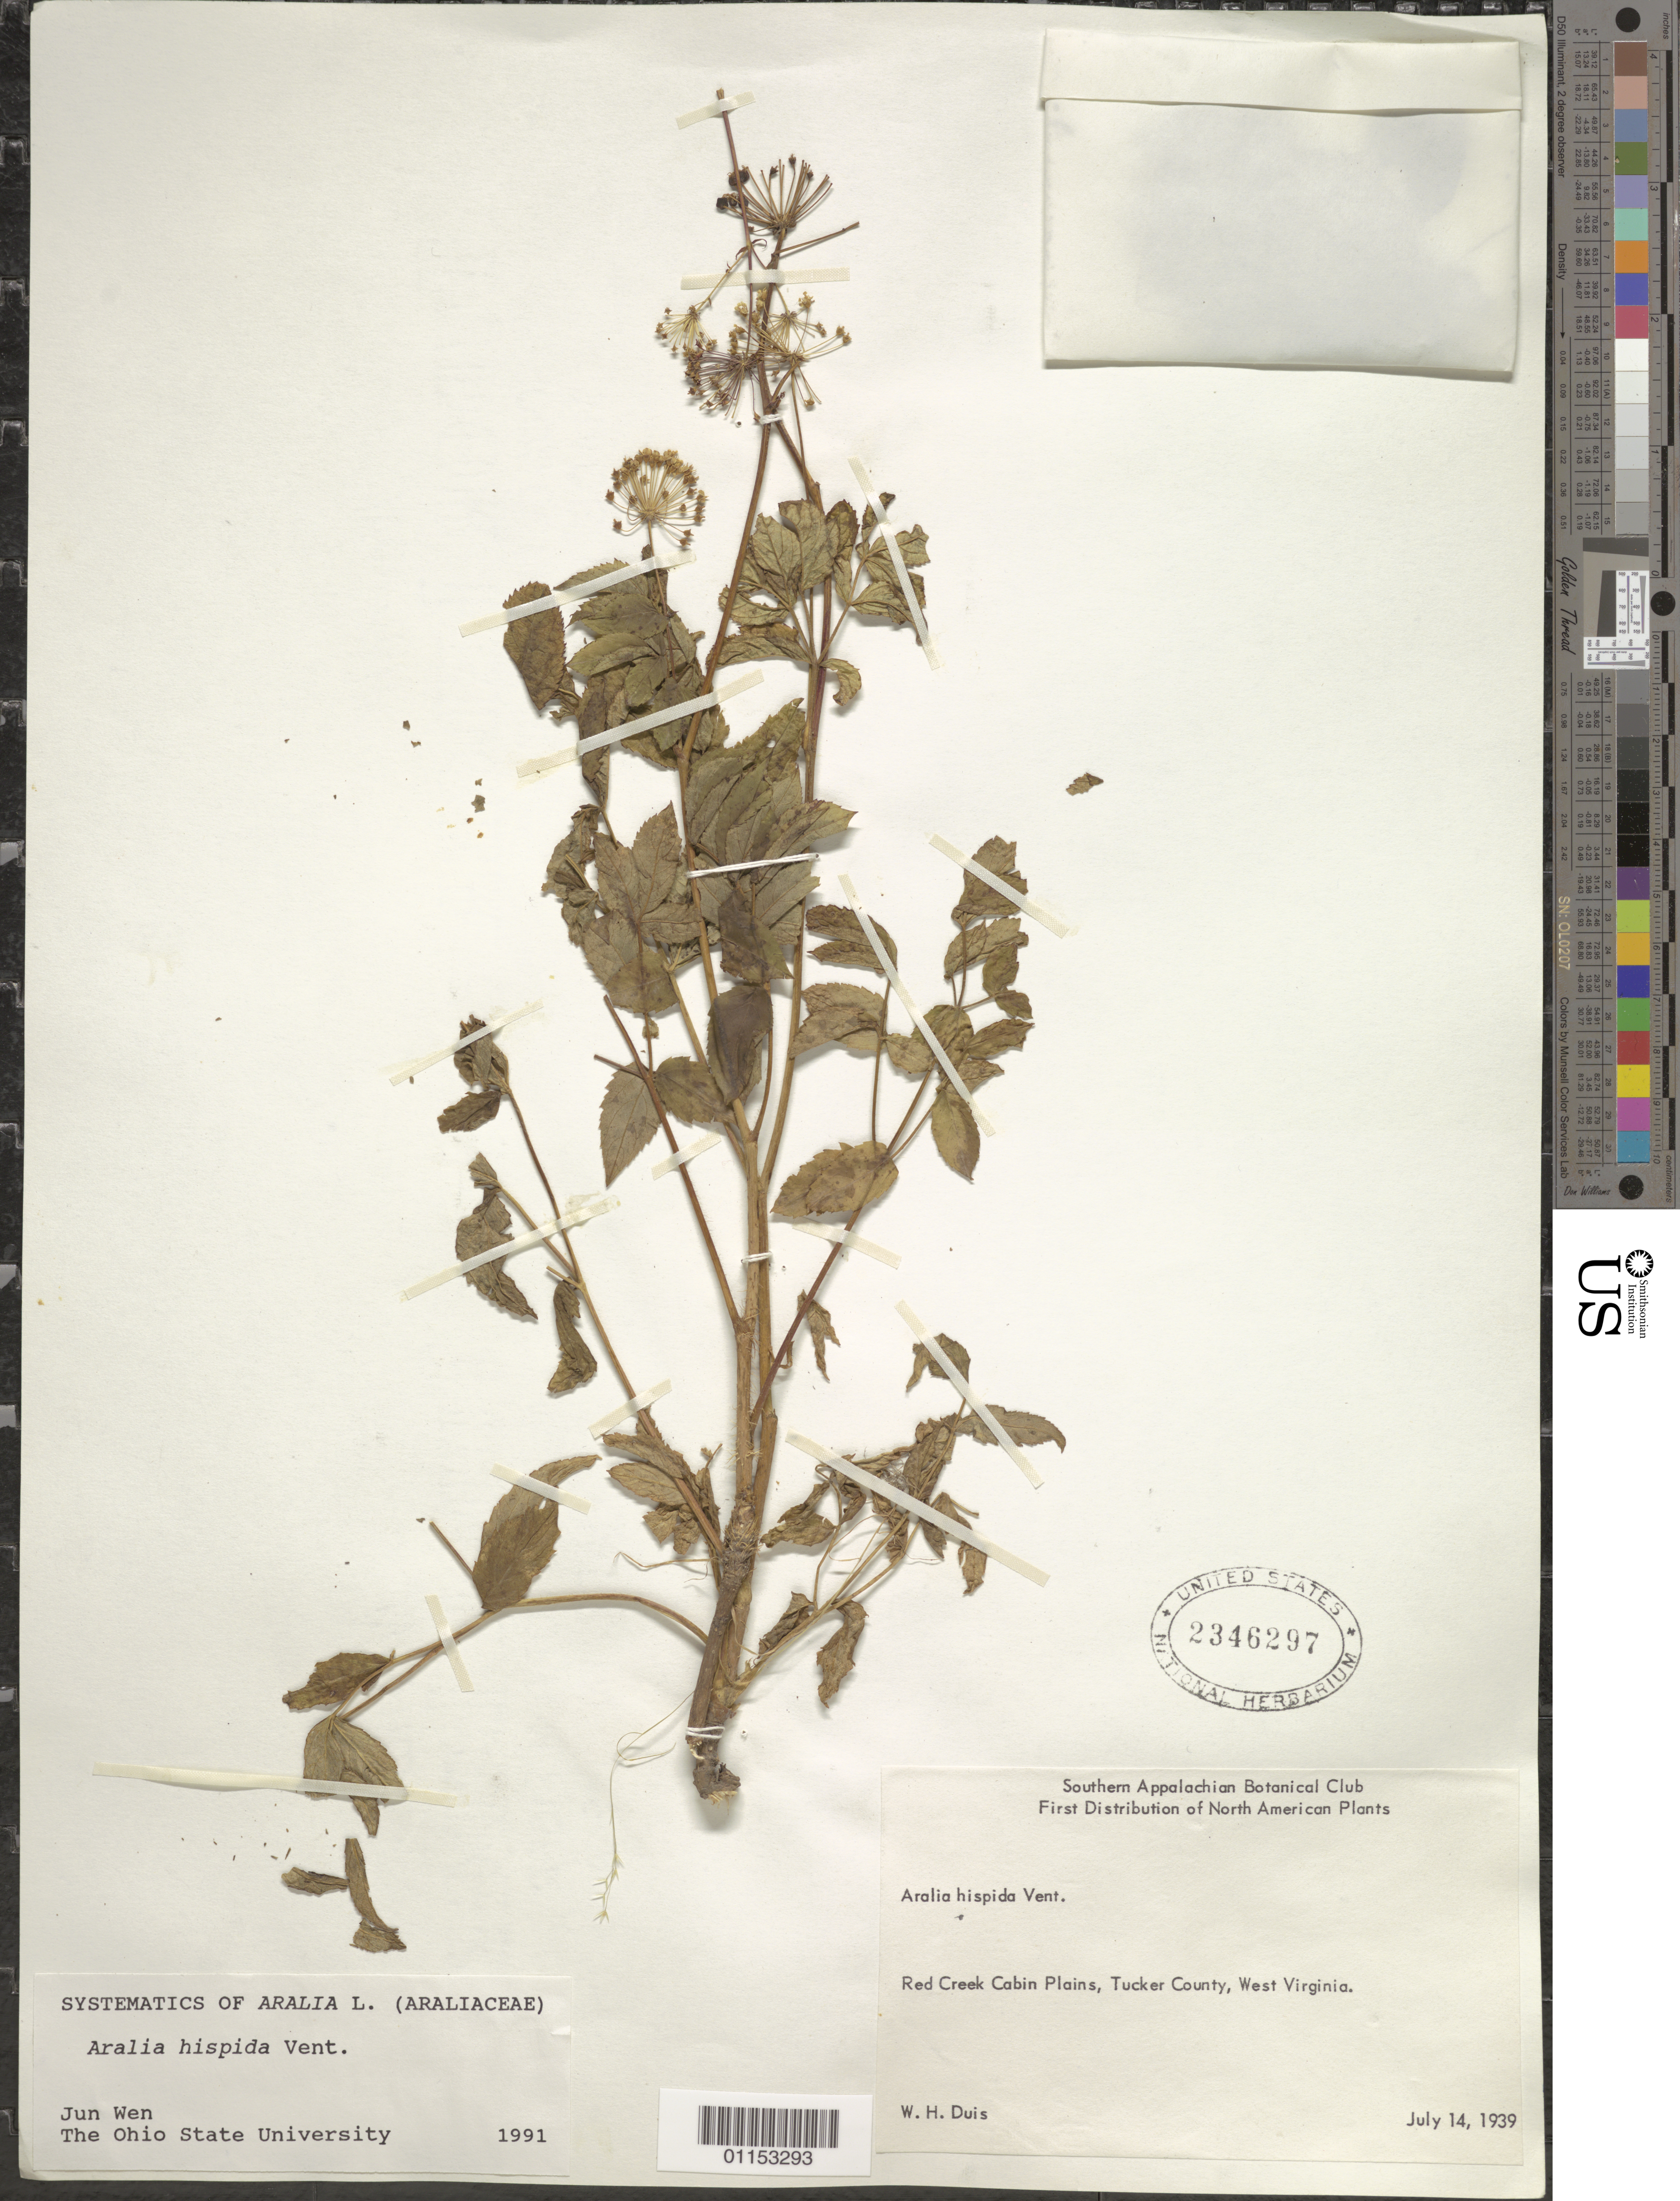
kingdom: Plantae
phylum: Tracheophyta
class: Magnoliopsida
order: Apiales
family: Araliaceae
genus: Aralia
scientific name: Aralia hispida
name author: Vent.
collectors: W. Davis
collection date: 1939-07-14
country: United States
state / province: West Virginia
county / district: Tucker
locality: Red Creek, Cabin Plains.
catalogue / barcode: US 2346297